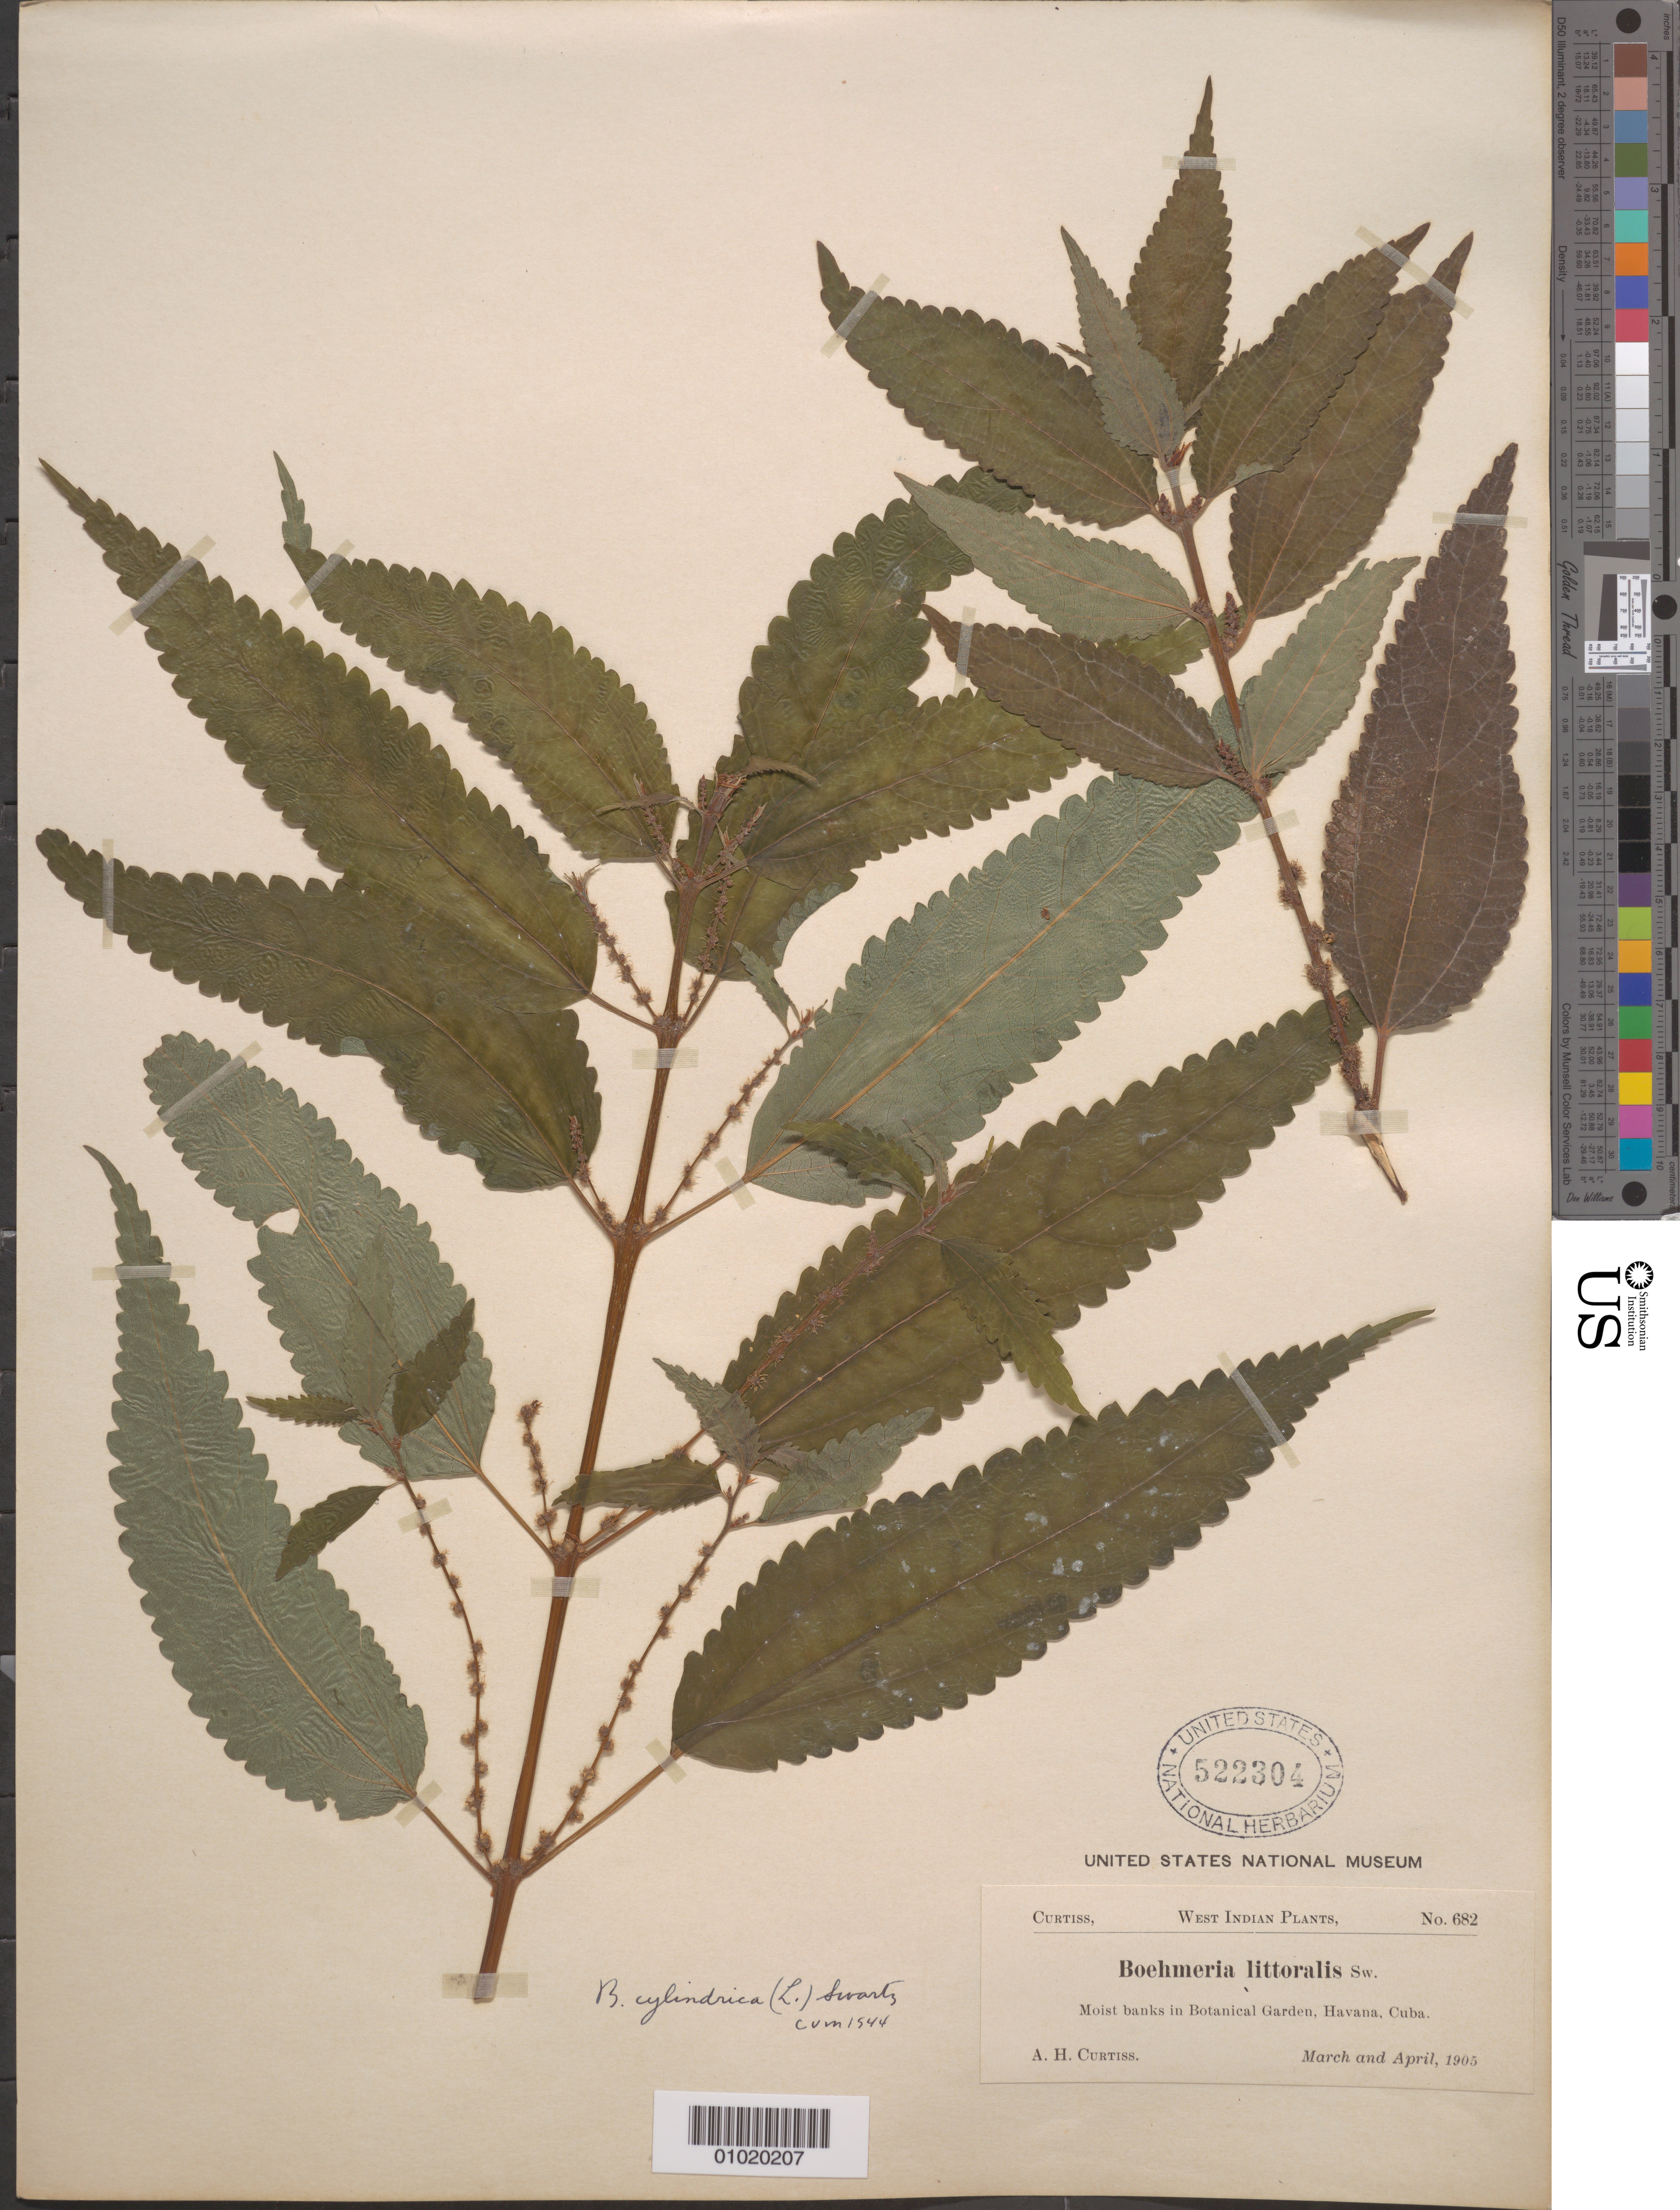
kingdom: Plantae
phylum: Tracheophyta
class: Magnoliopsida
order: Rosales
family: Urticaceae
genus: Boehmeria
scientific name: Boehmeria cylindrica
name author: (L.) Sw.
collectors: A. H. Curtiss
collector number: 682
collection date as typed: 01 Mar 1905 to 30 Apr 1905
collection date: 1905-03-01/1905-04-30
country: Cuba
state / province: La Habana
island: Cuba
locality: Moist banks in Botanical Garden, Havana, Cuba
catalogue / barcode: US 522304